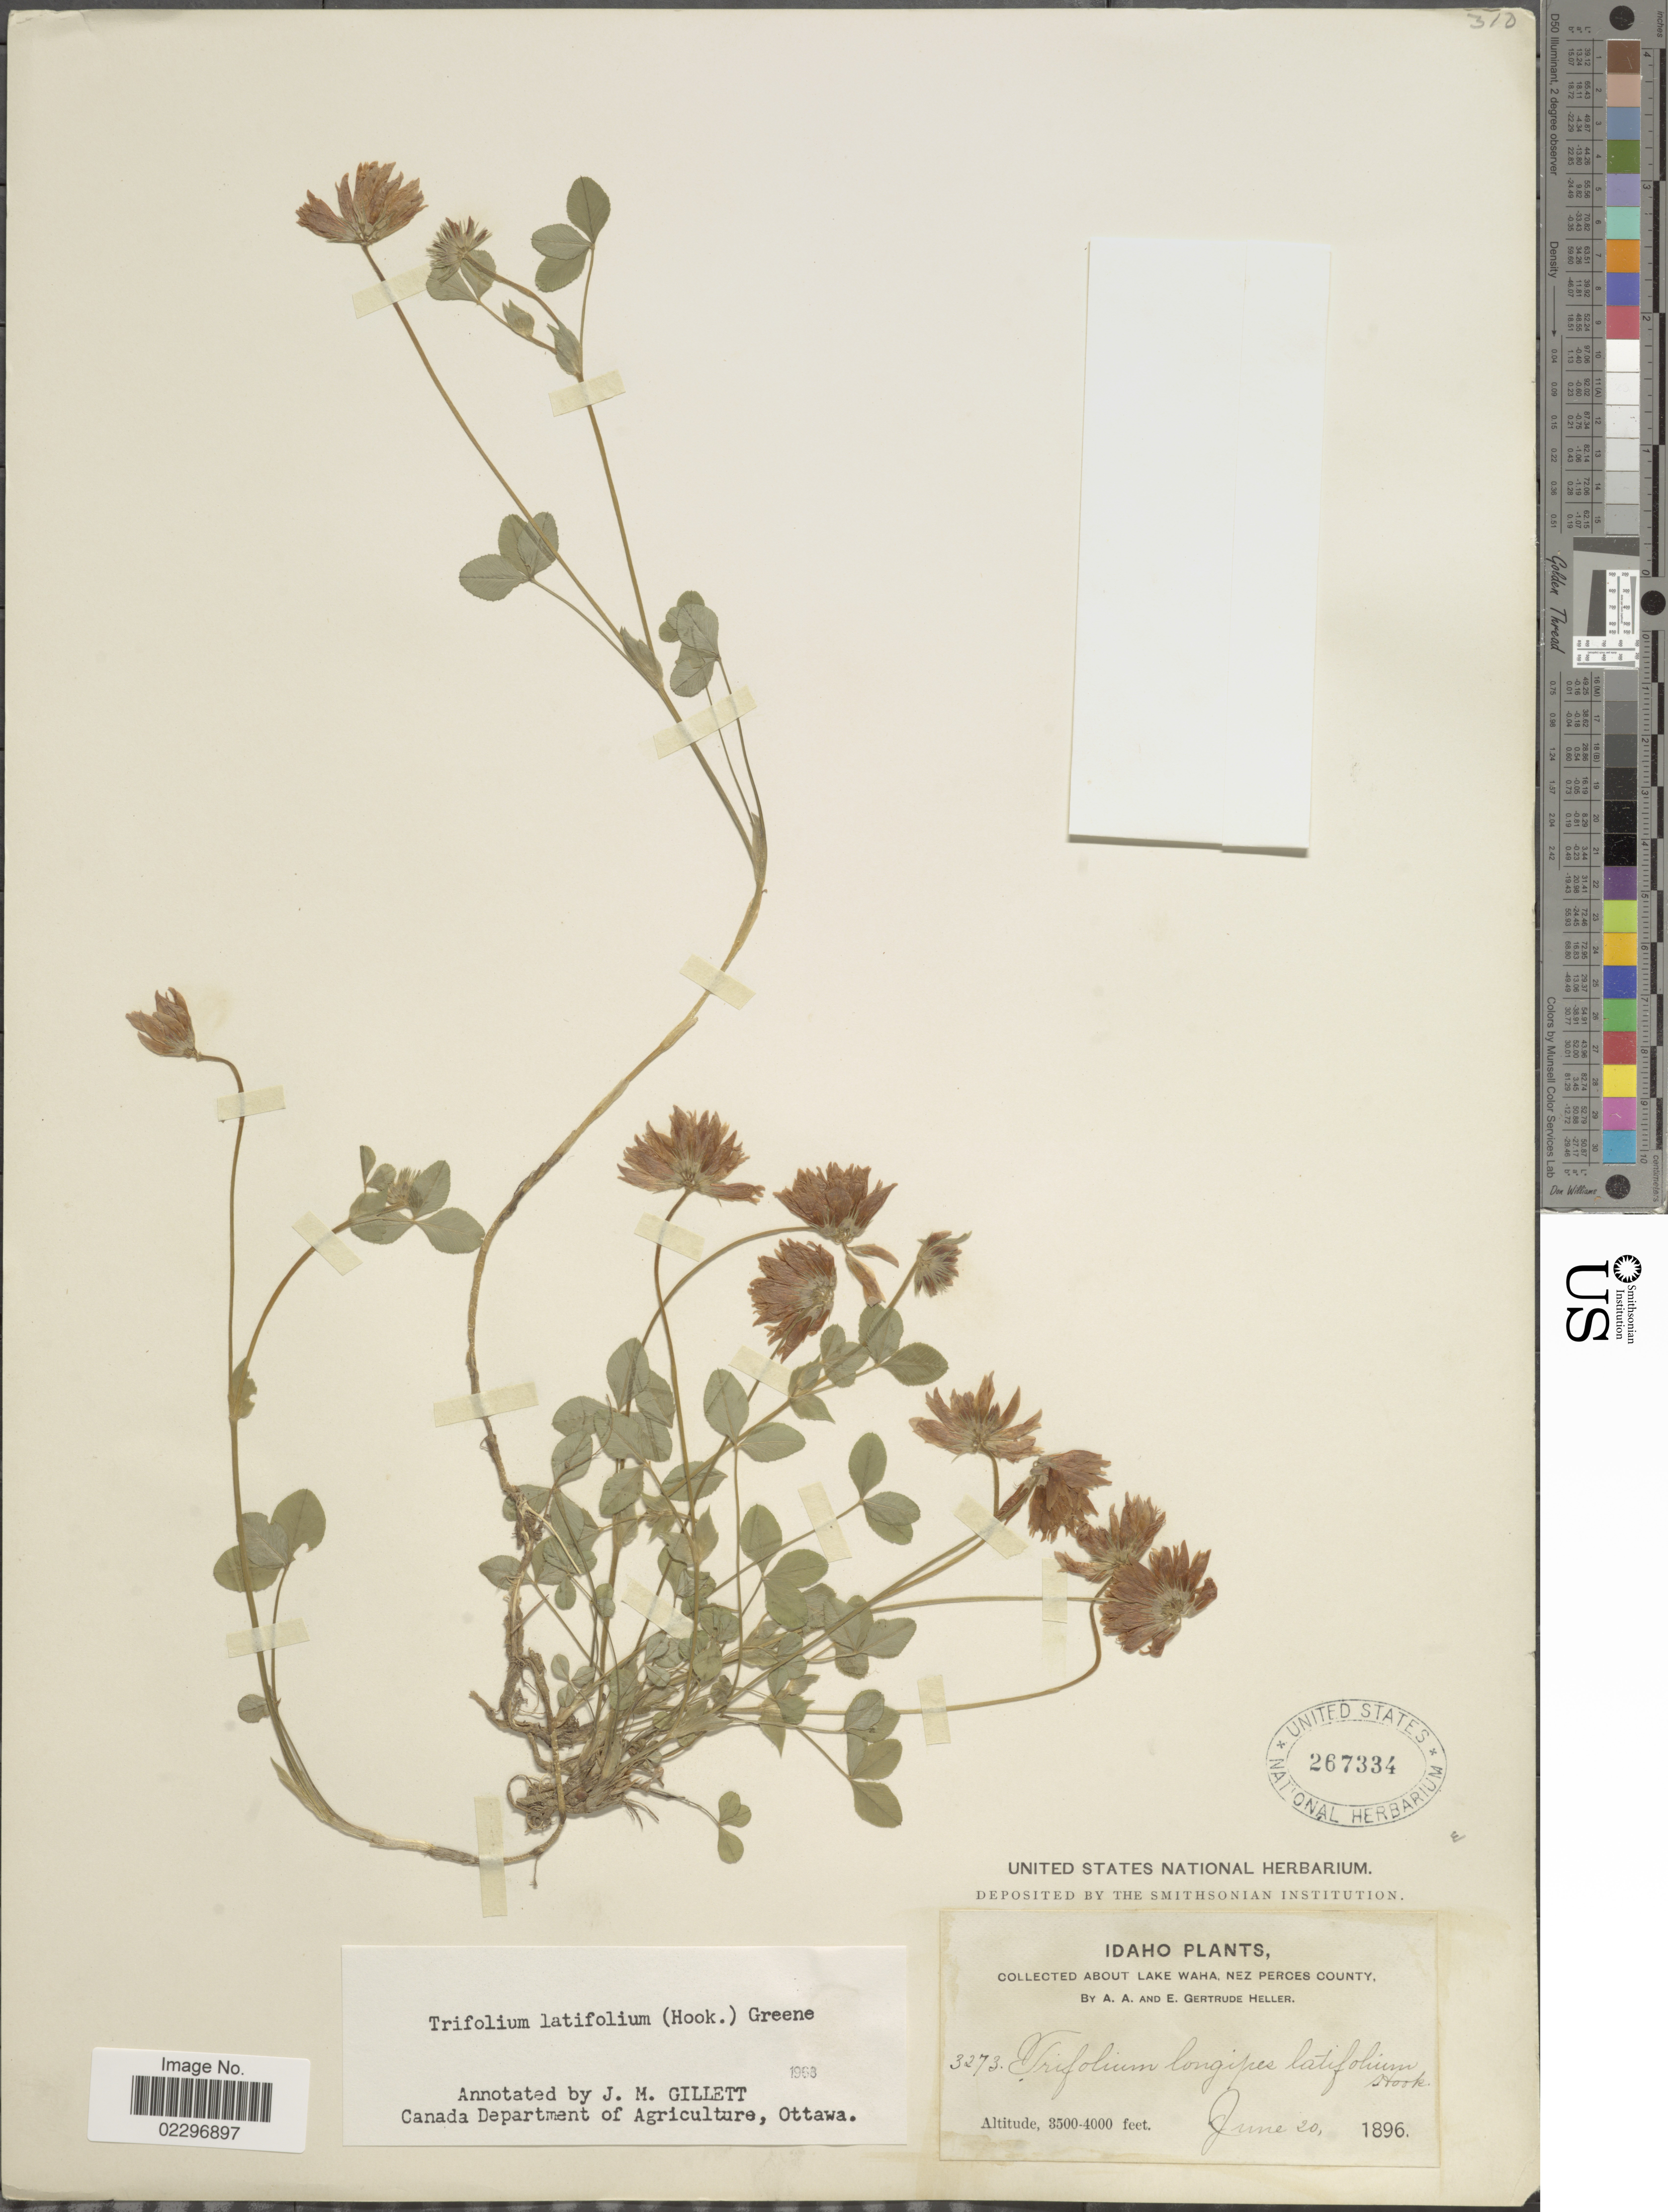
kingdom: Plantae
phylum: Tracheophyta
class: Magnoliopsida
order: Fabales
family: Fabaceae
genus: Trifolium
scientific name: Trifolium latifolium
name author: (Hook.) Greene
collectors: A. A. Heller & E. G. Heller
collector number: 3273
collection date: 1896-06-20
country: United States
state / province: Idaho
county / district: Nez Perce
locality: About Lake Waha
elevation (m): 1067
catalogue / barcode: US 267334